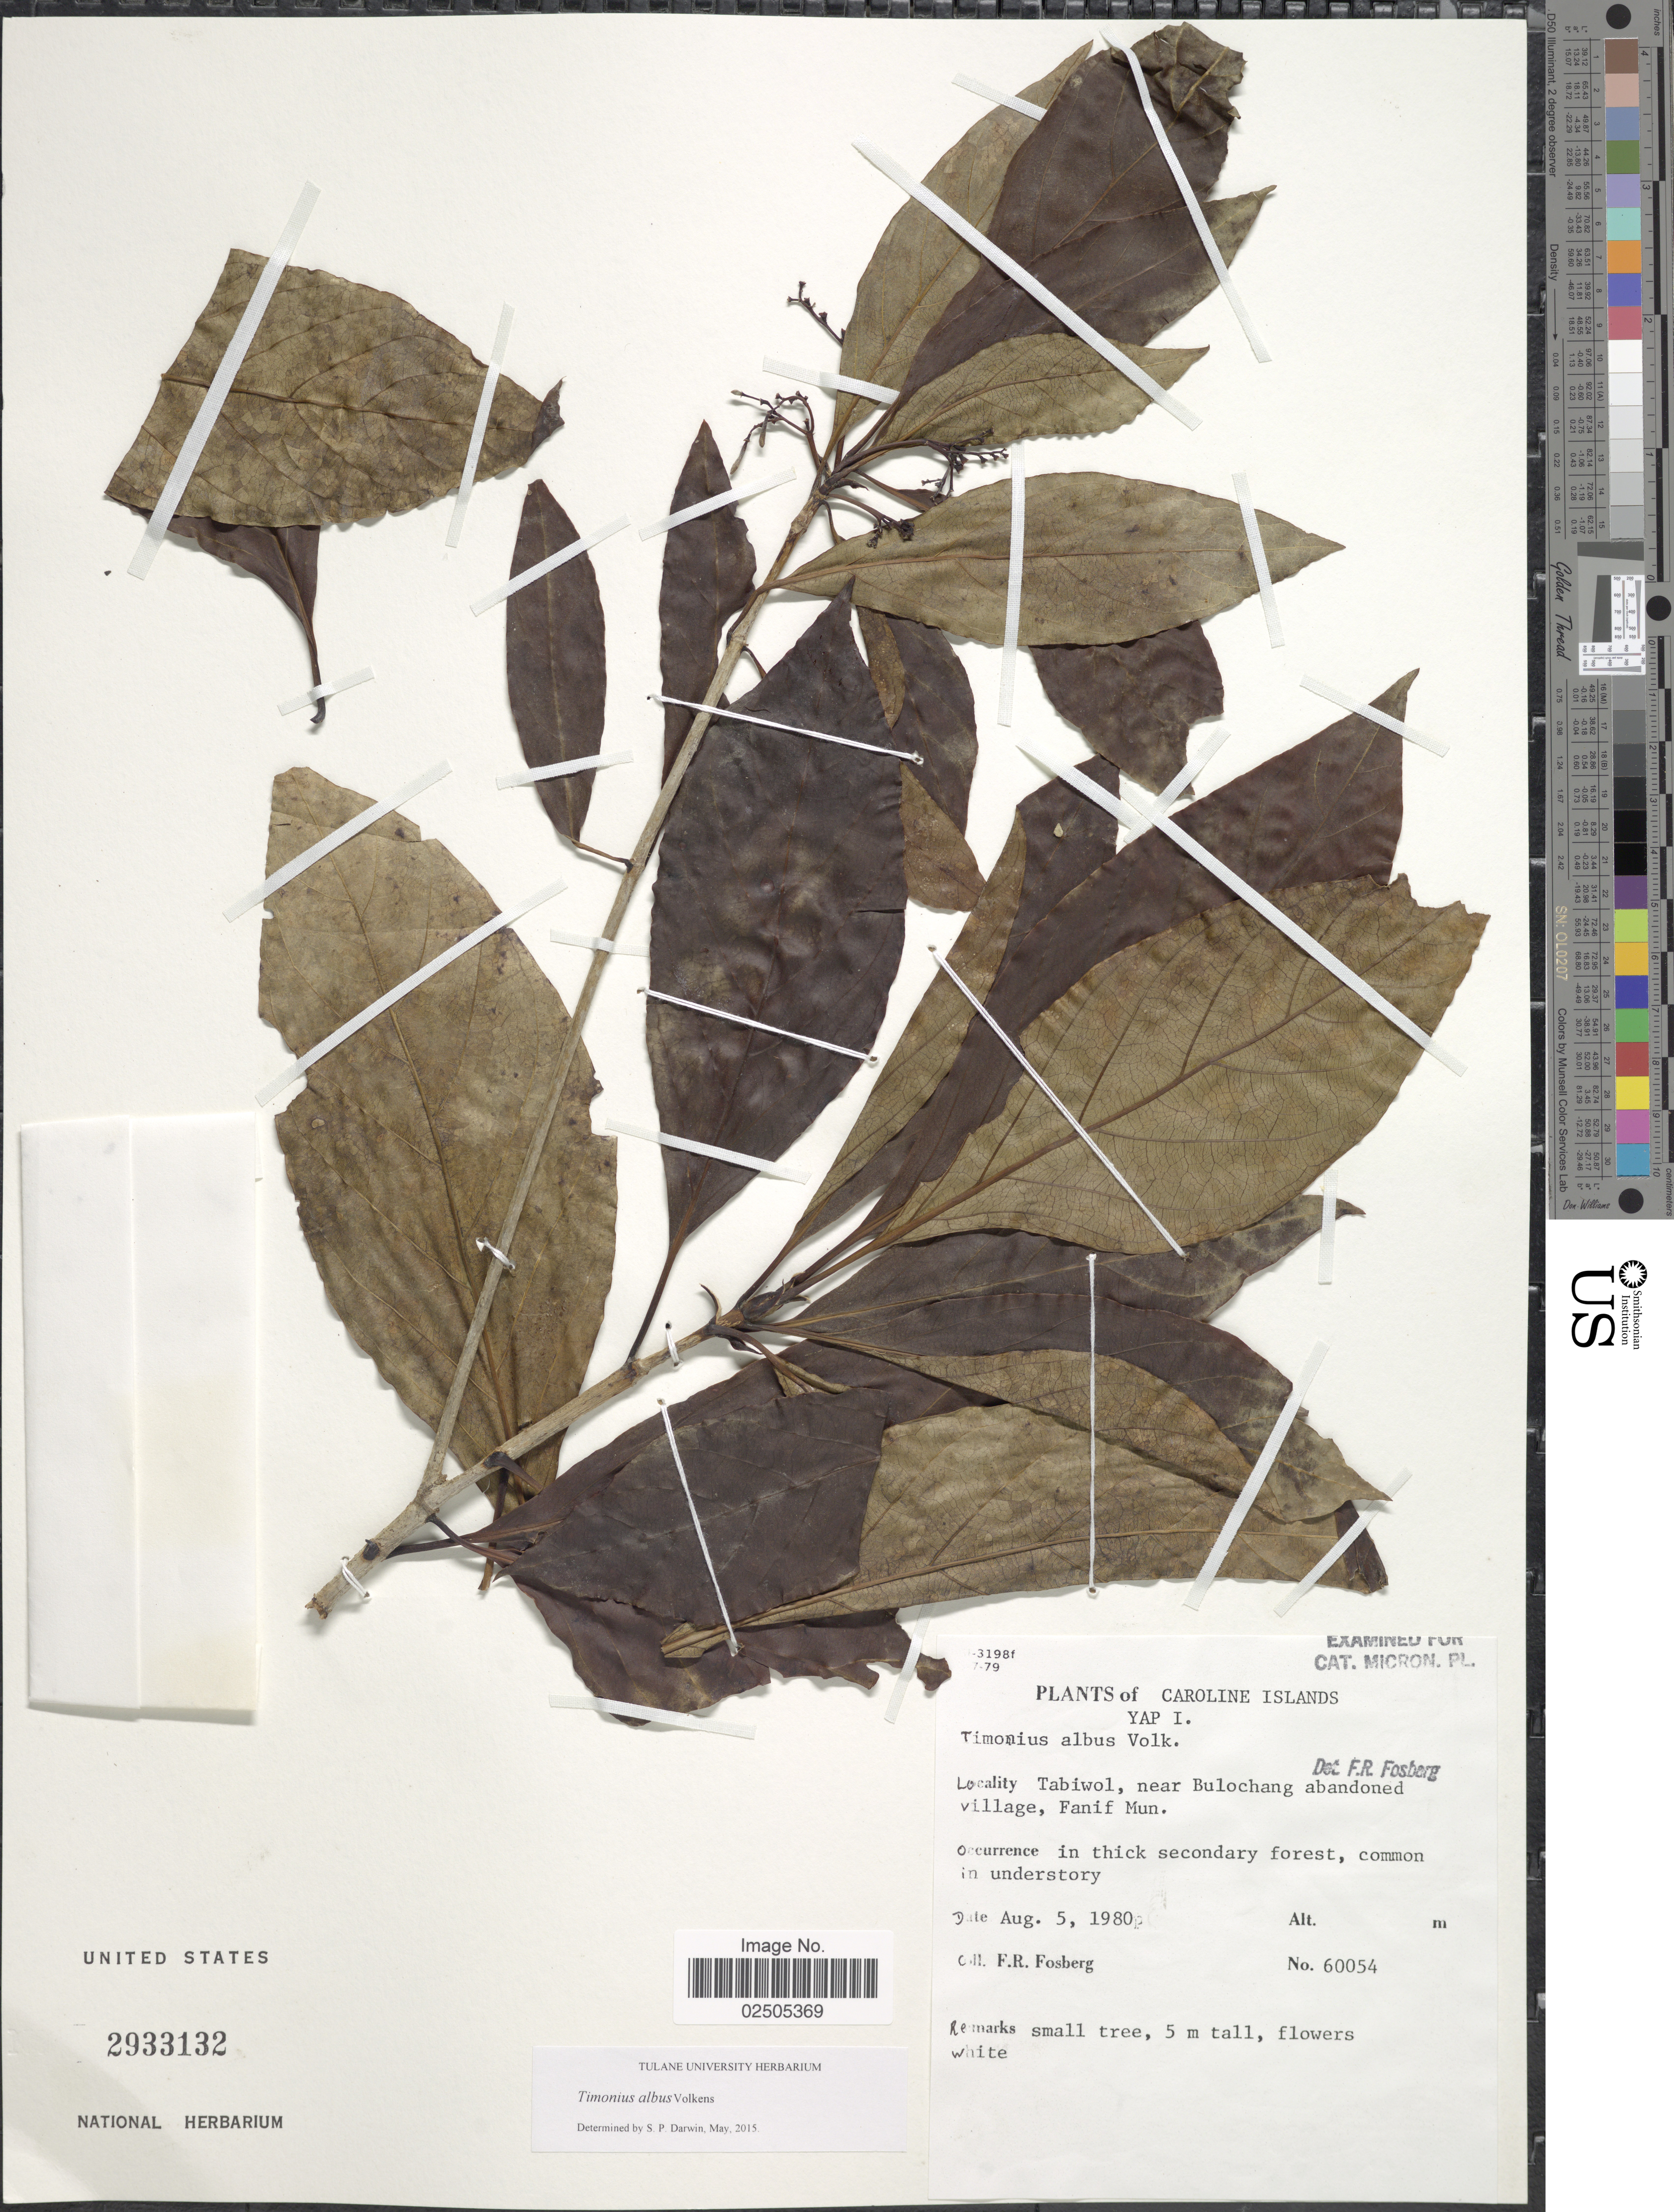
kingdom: Plantae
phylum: Tracheophyta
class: Magnoliopsida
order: Gentianales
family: Rubiaceae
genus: Timonius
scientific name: Timonius albus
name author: Volkens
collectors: F. R. Fosberg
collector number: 60054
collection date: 1980-08-05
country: Micronesia, Federated States of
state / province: Yap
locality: Caroline Islands, Yap I., Tabiwol, near Bulochang abandoned village, Fanif Mun.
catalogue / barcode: US 2933132